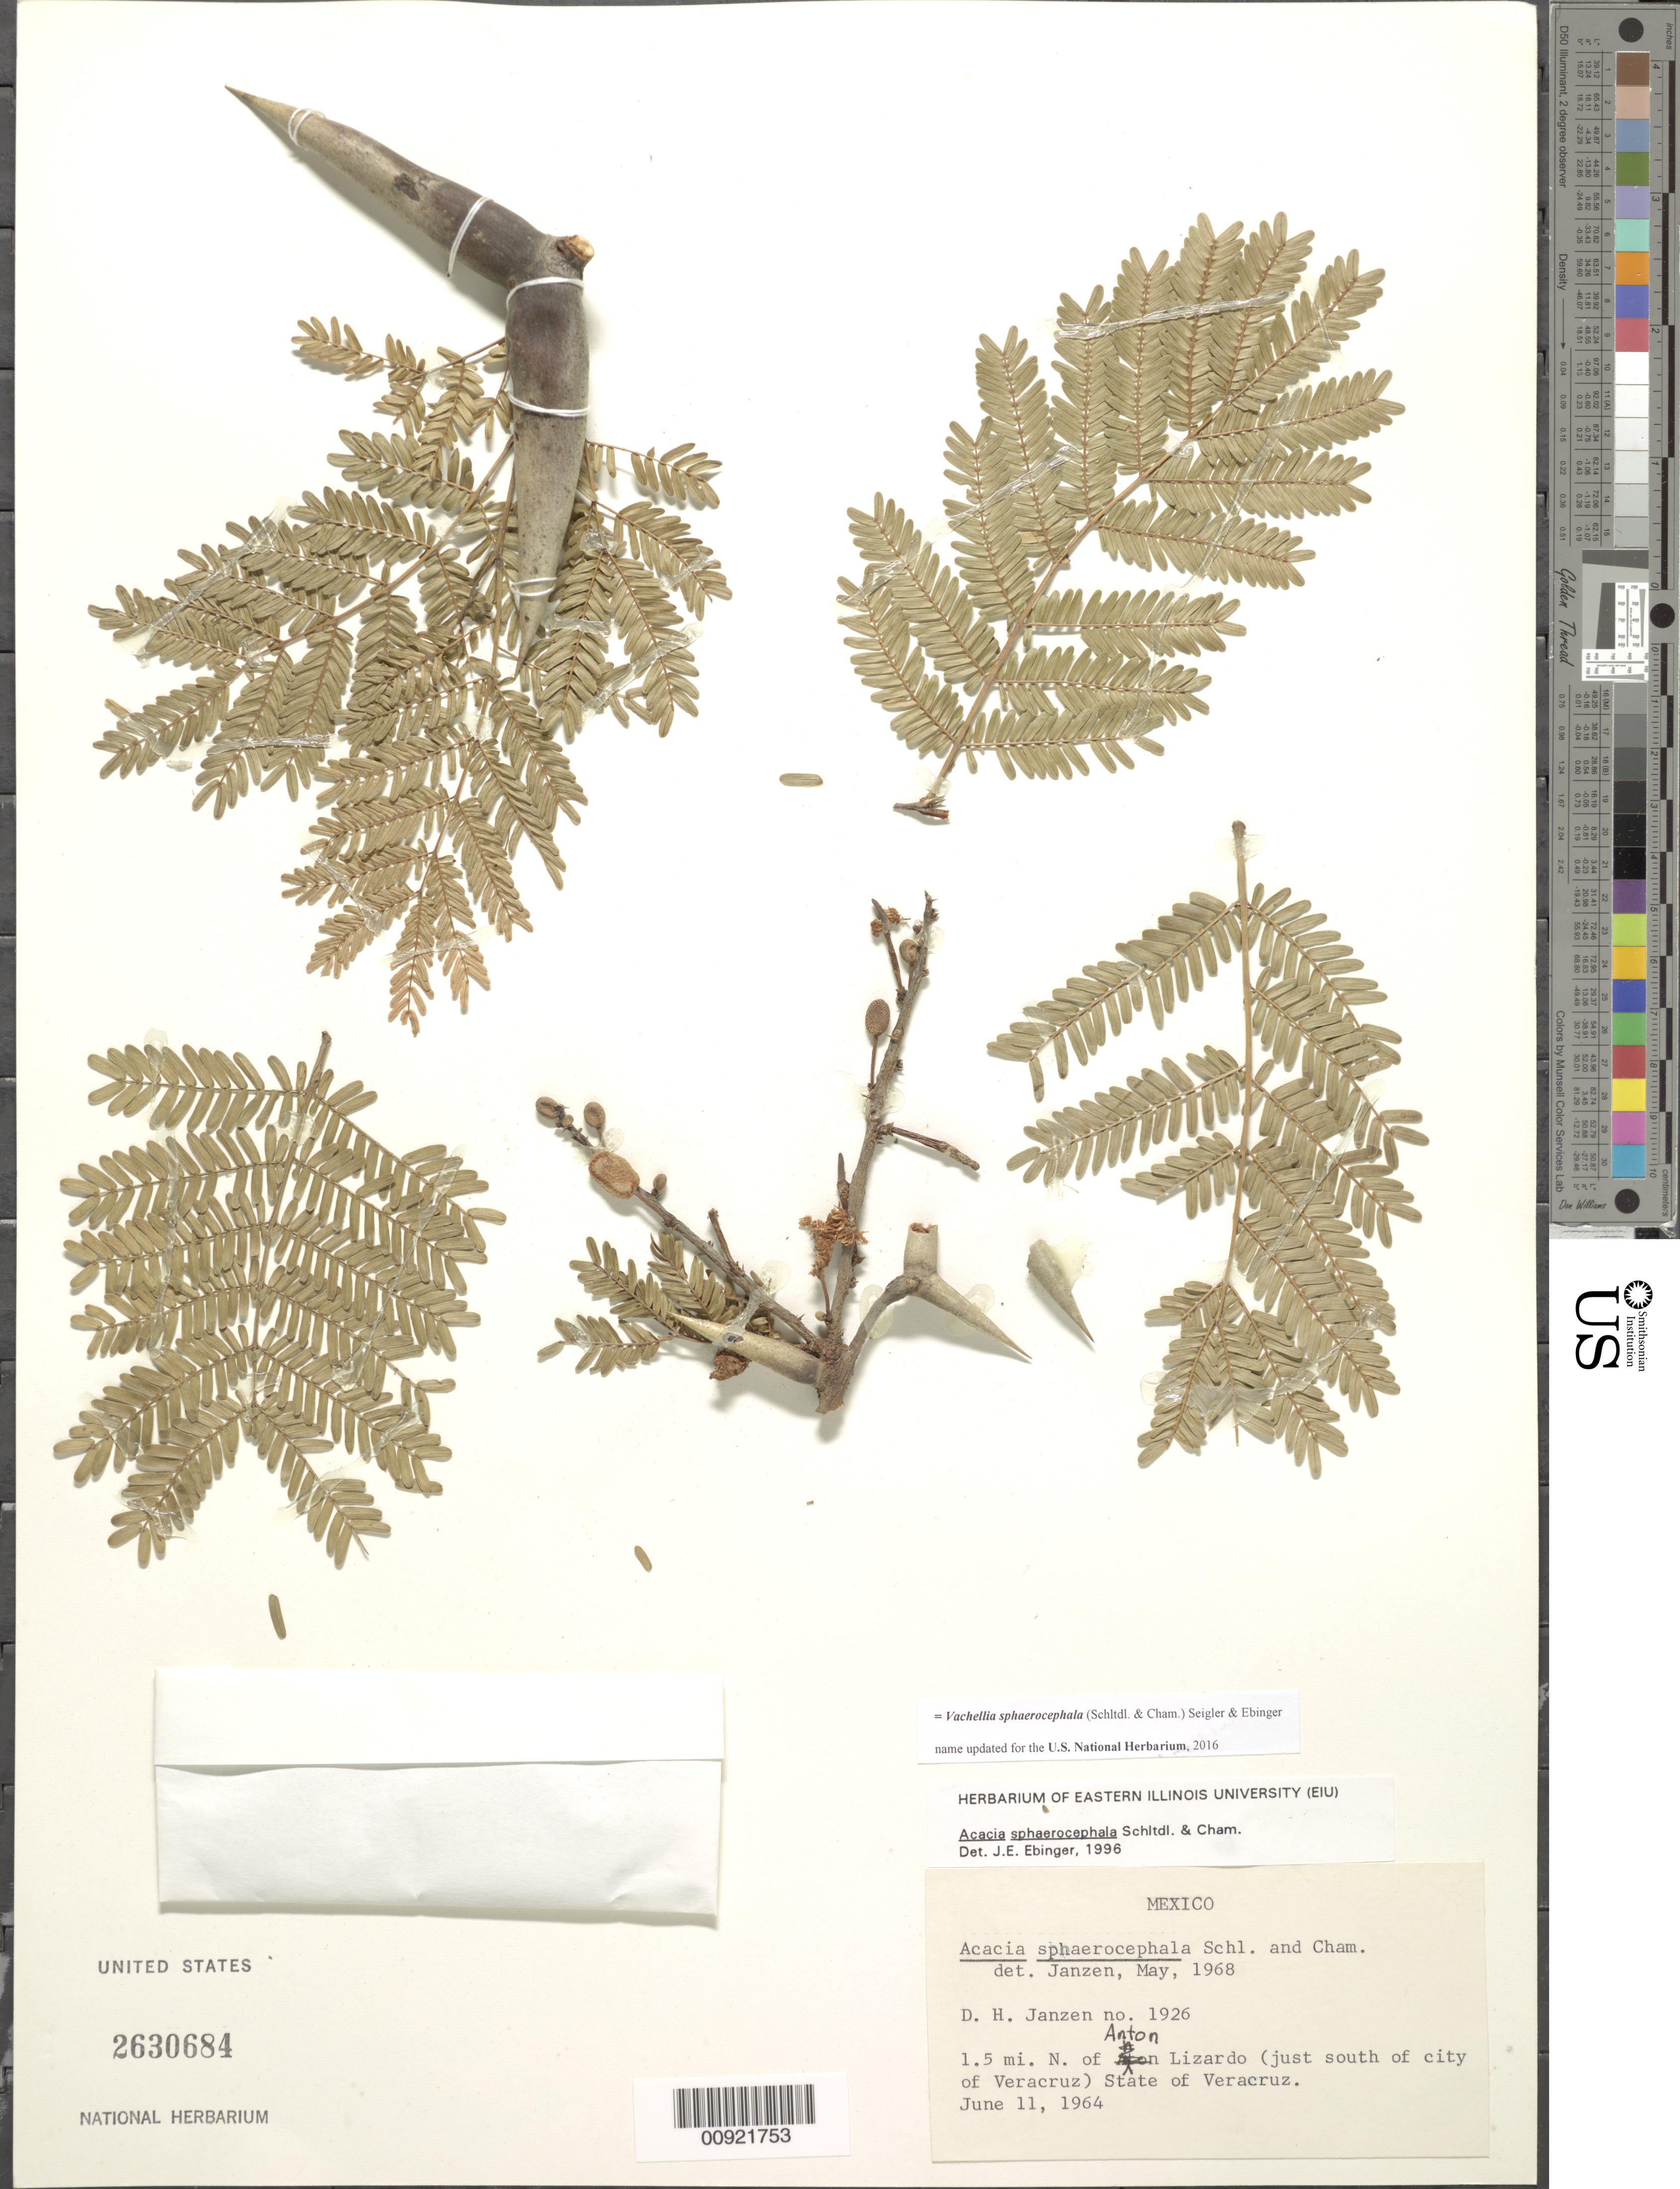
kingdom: Plantae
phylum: Tracheophyta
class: Magnoliopsida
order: Fabales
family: Fabaceae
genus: Vachellia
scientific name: Vachellia sphaerocephala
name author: (Cham. & Schltdl.) Seigler & Ebinger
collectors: D. Janzen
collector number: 1926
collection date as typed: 11 Jun 1964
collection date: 1964-06-11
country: Mexico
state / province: Veracruz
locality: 1.5 mi. N of Anton Lizardo (just south of city of Veracruz), State of Veracruz.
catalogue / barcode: US 2630684